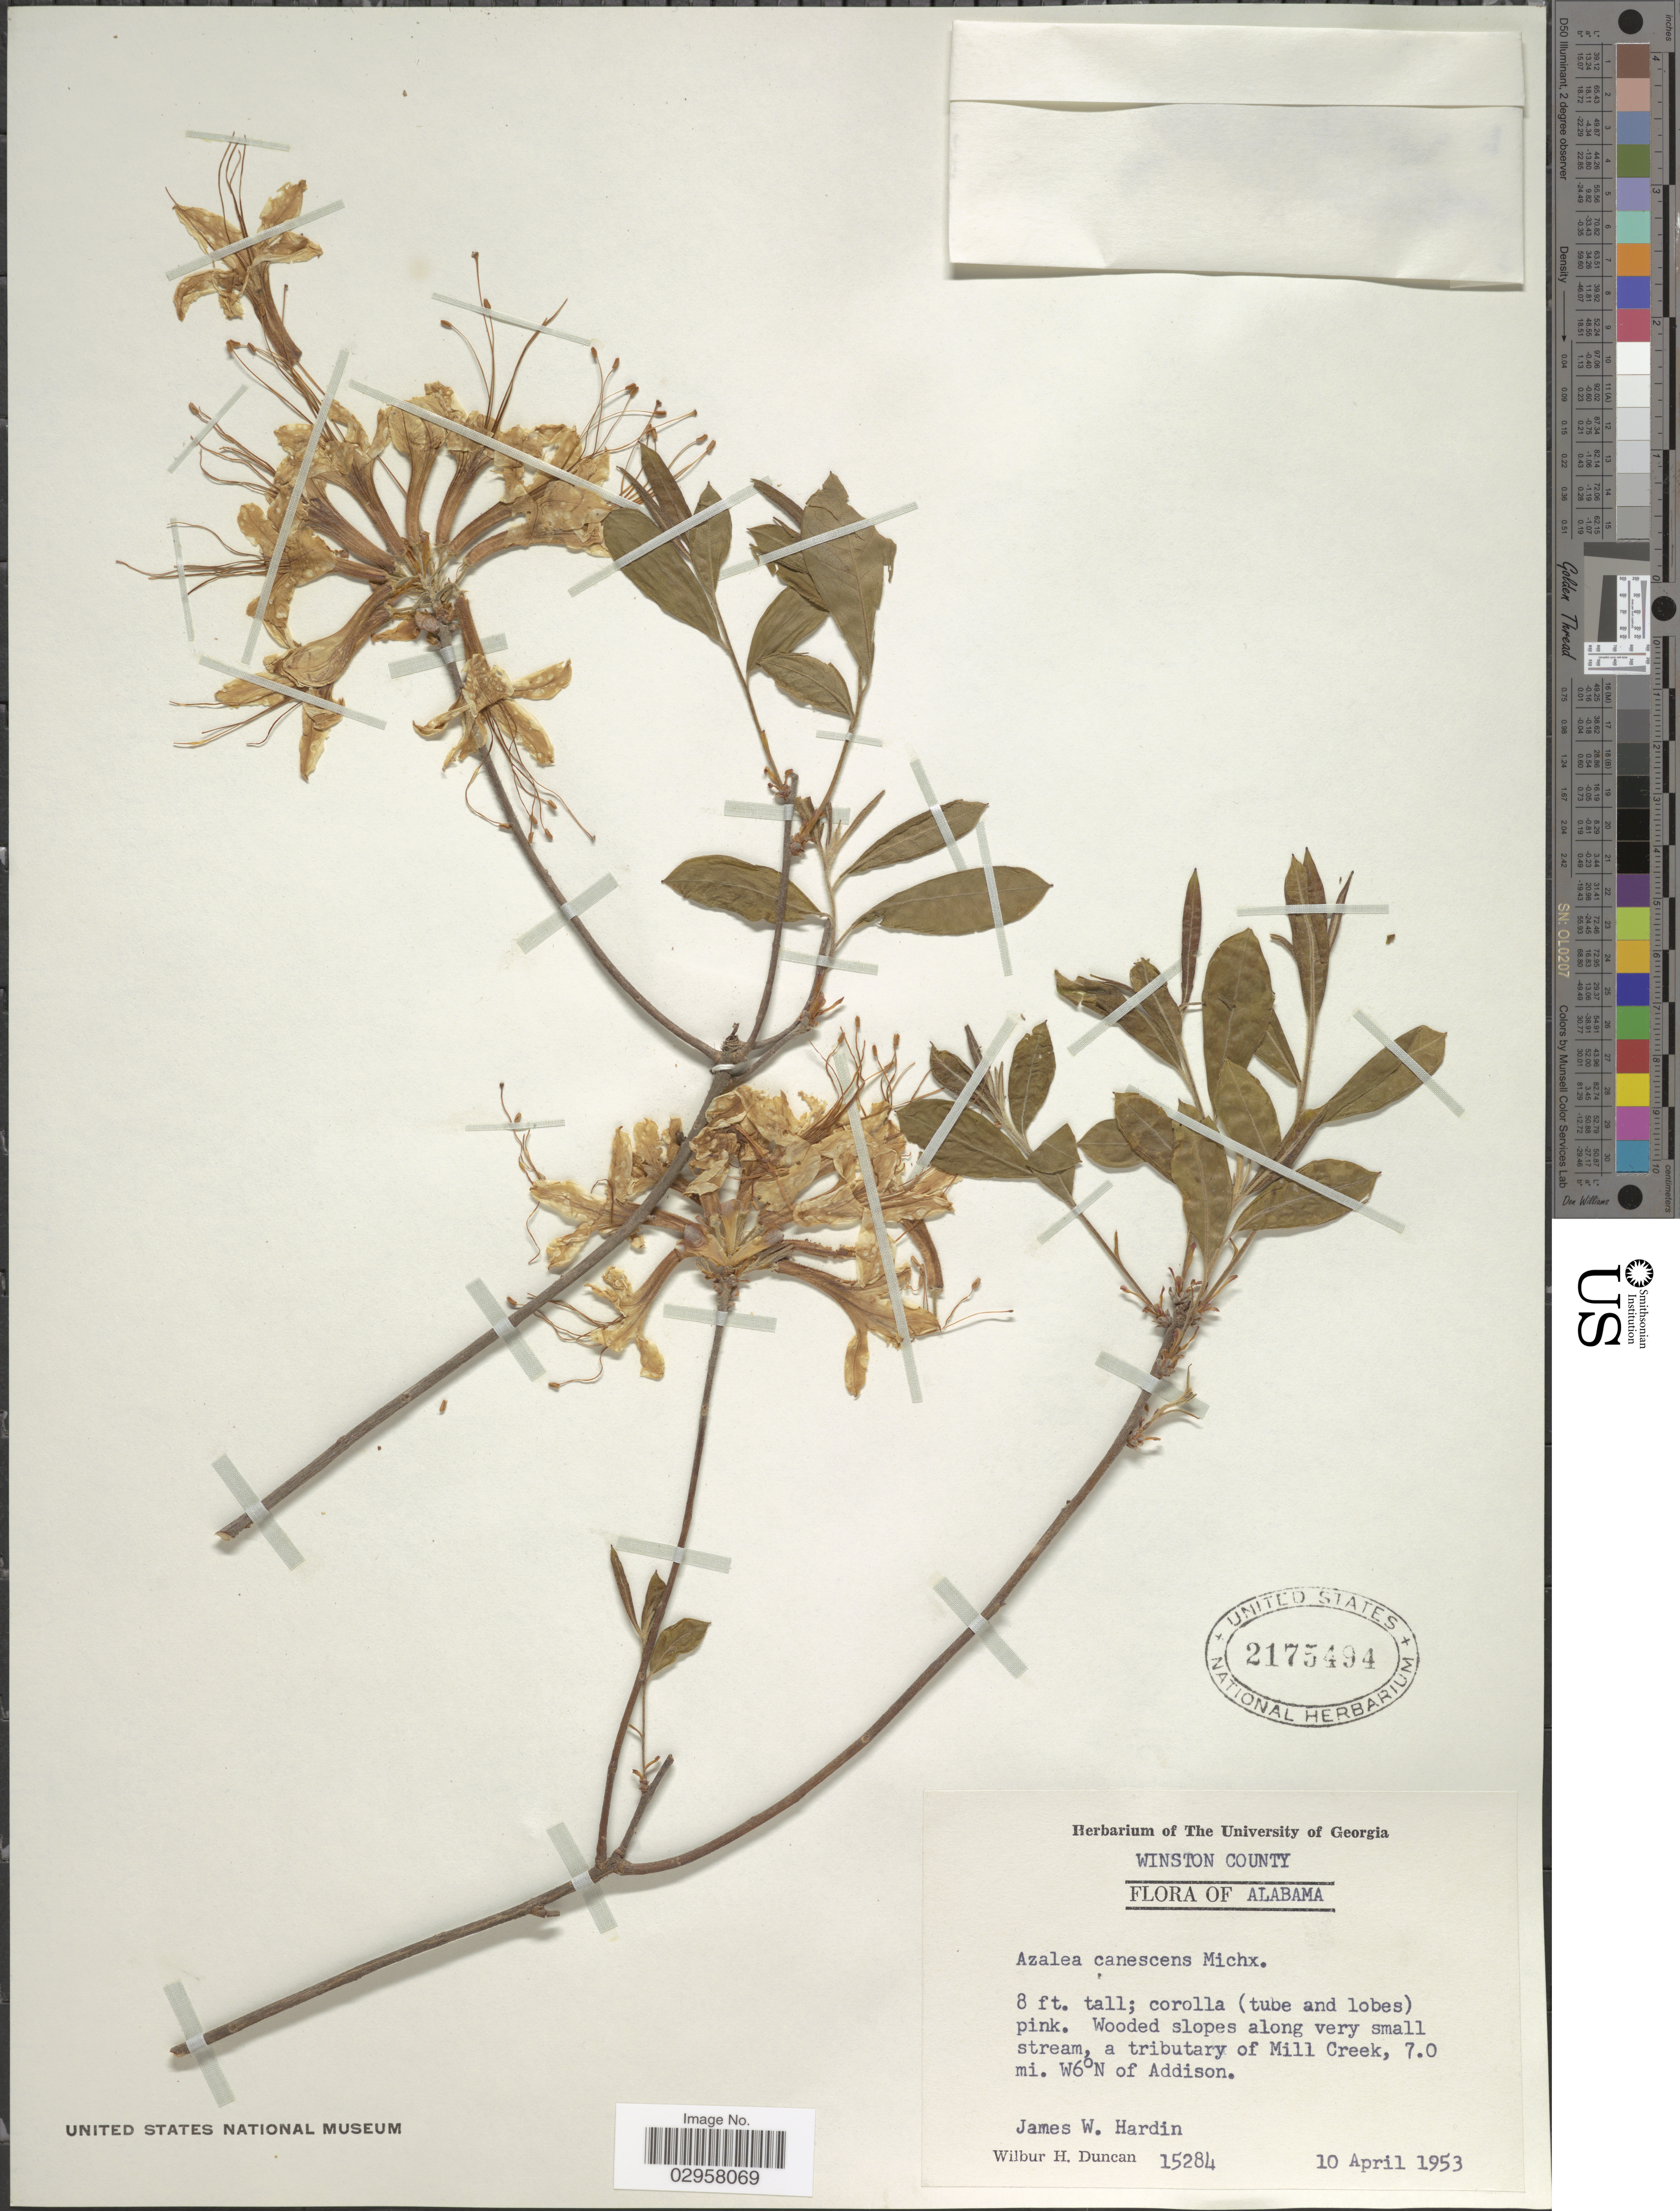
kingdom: Plantae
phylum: Tracheophyta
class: Magnoliopsida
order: Ericales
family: Ericaceae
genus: Rhododendron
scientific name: Rhododendron canescens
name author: (Michx.) Sweet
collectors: J. W. Hardin & W. H. Duncan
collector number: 15284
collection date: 1953-04-10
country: United States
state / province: Alabama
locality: Winston County. A tributary of Mill Creek, 7.0 mi. W6°N of Addison.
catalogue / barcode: US 2175494